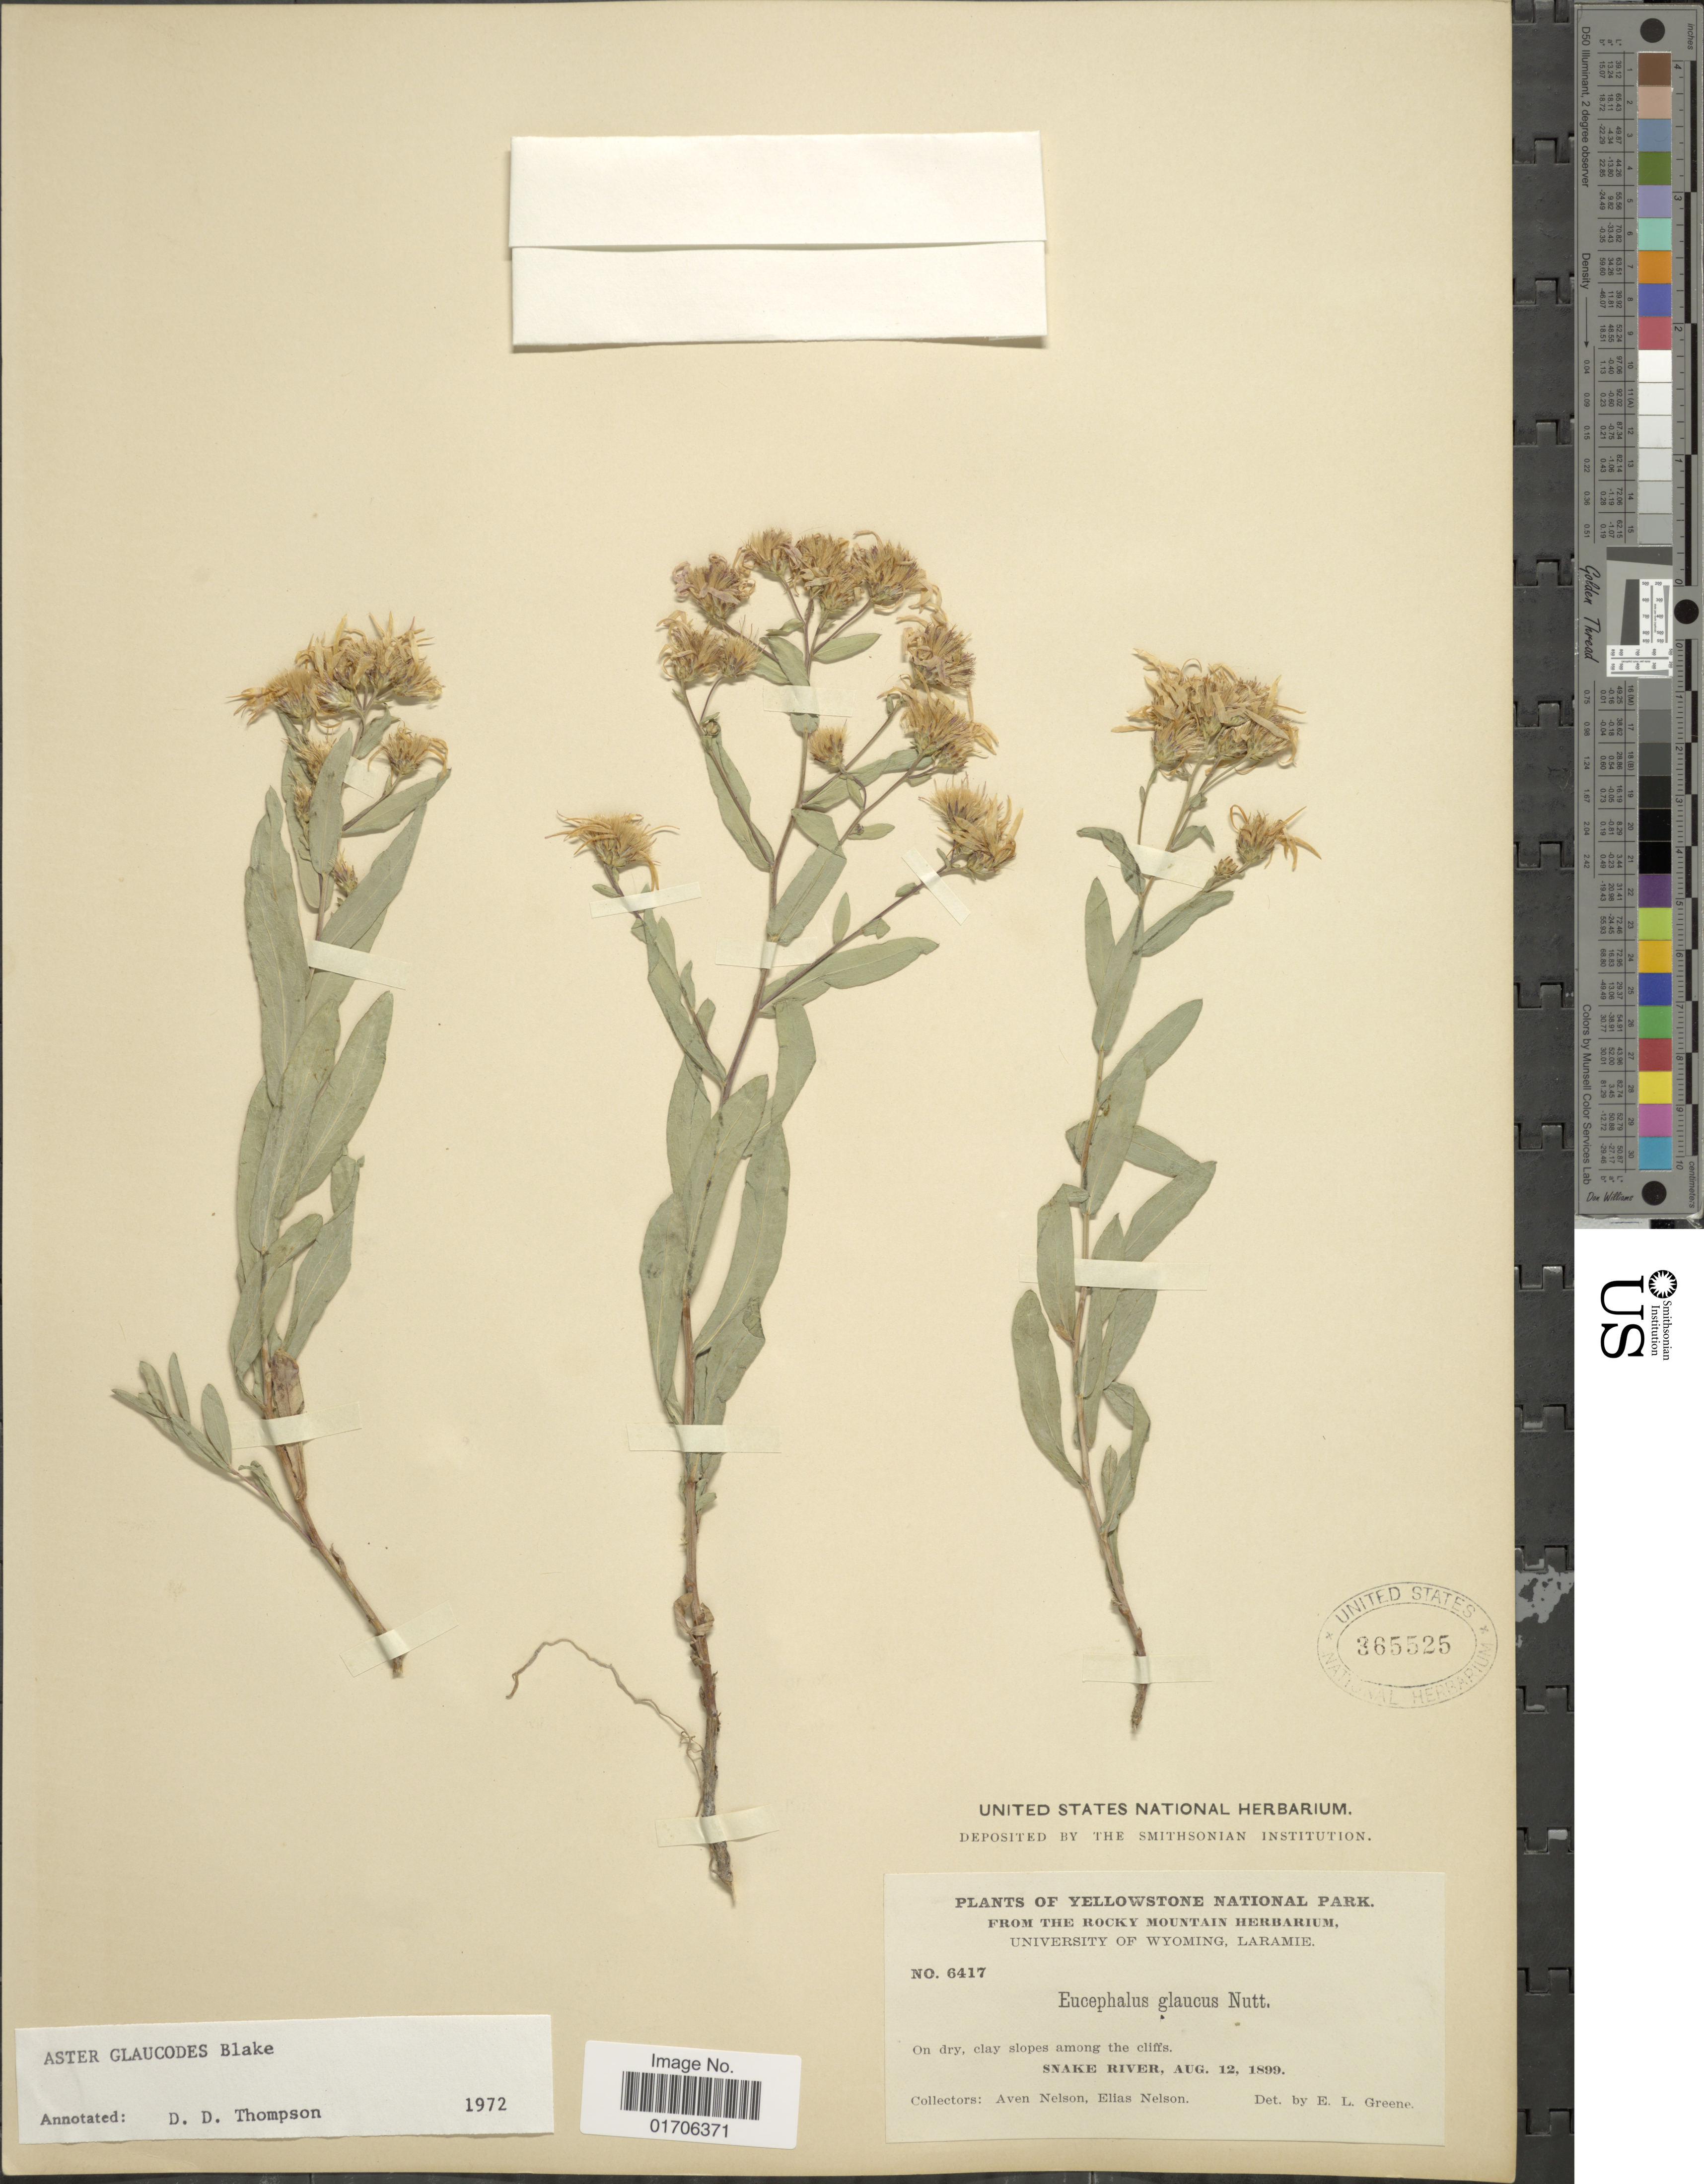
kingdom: Plantae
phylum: Tracheophyta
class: Magnoliopsida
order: Asterales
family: Asteraceae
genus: Eurybia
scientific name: Eurybia glauca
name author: (Nutt.) G.L. Nesom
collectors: A. Nelson & E. Nelson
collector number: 6417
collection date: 1899-08-12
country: United States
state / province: Wyoming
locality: Yellowstone National Park. On dry, clay slopes among the cliffs. Snake River.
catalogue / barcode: US 365525